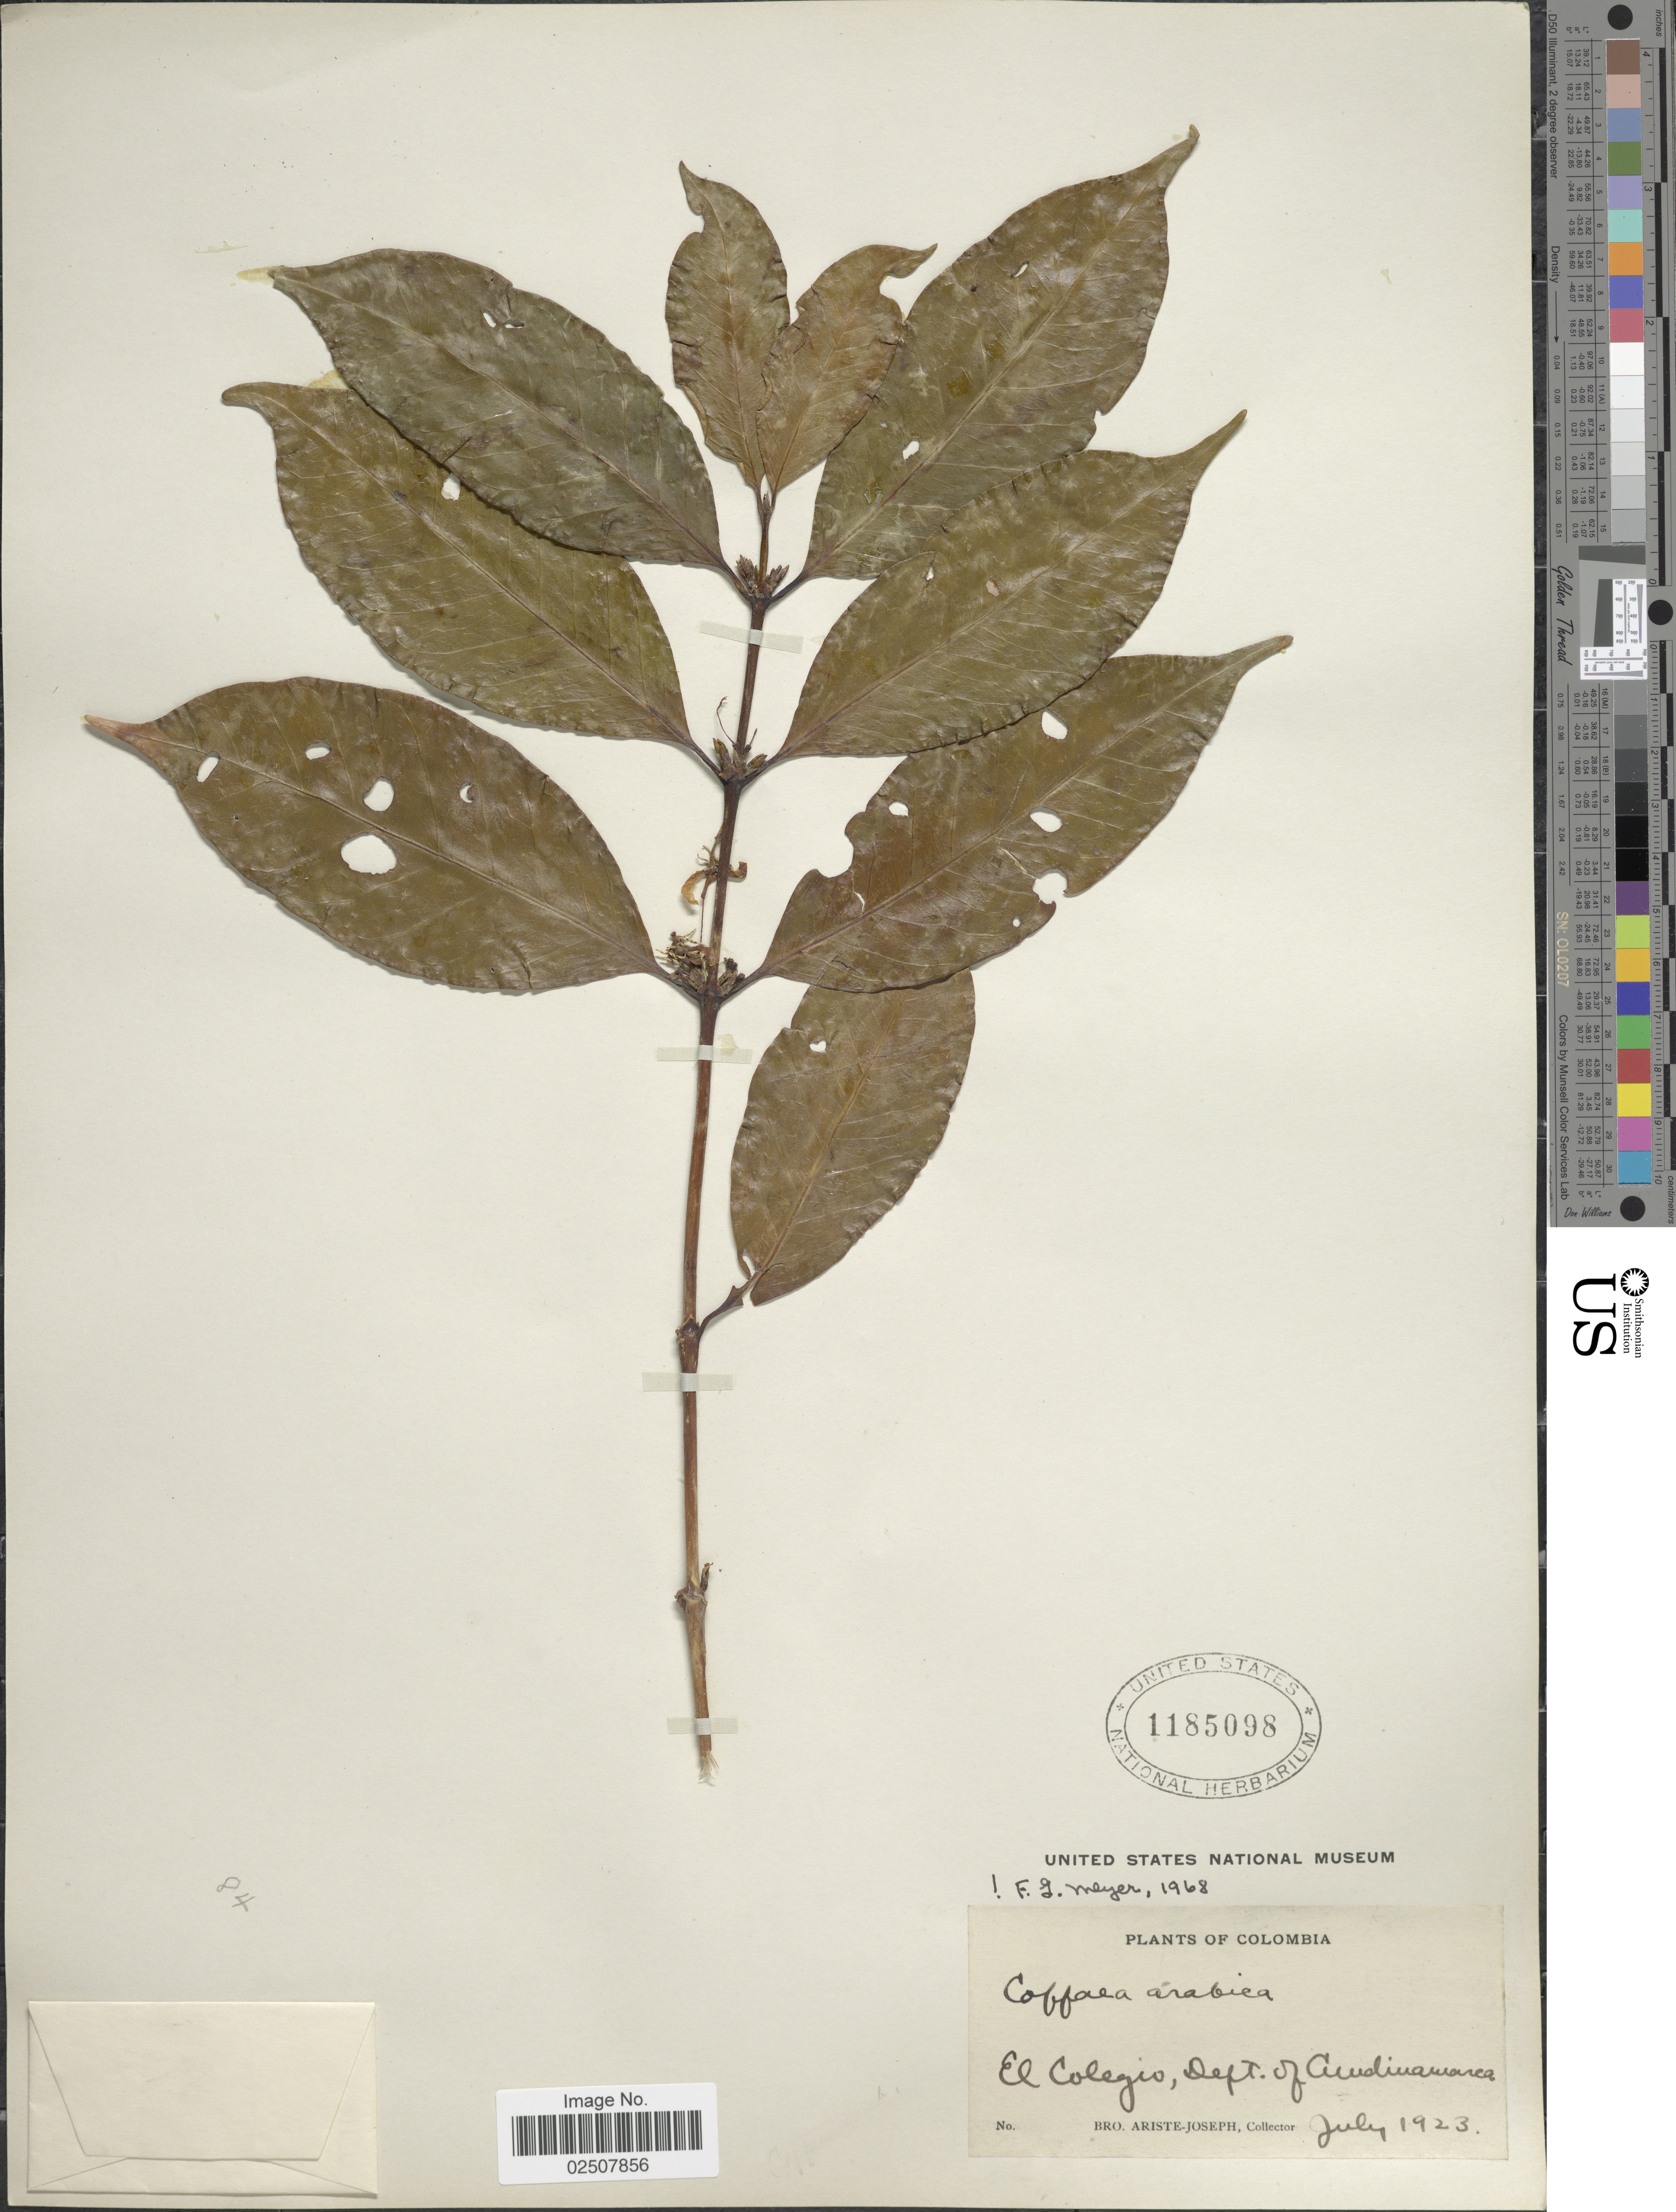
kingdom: Plantae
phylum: Tracheophyta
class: Magnoliopsida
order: Gentianales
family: Rubiaceae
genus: Coffea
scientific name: Coffea arabica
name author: L.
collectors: Bro. Ariste-Joseph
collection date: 1923-07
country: Colombia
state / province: Cundinamarca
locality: El Colegio, Dept. of Cundinamarca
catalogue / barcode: US 1185098